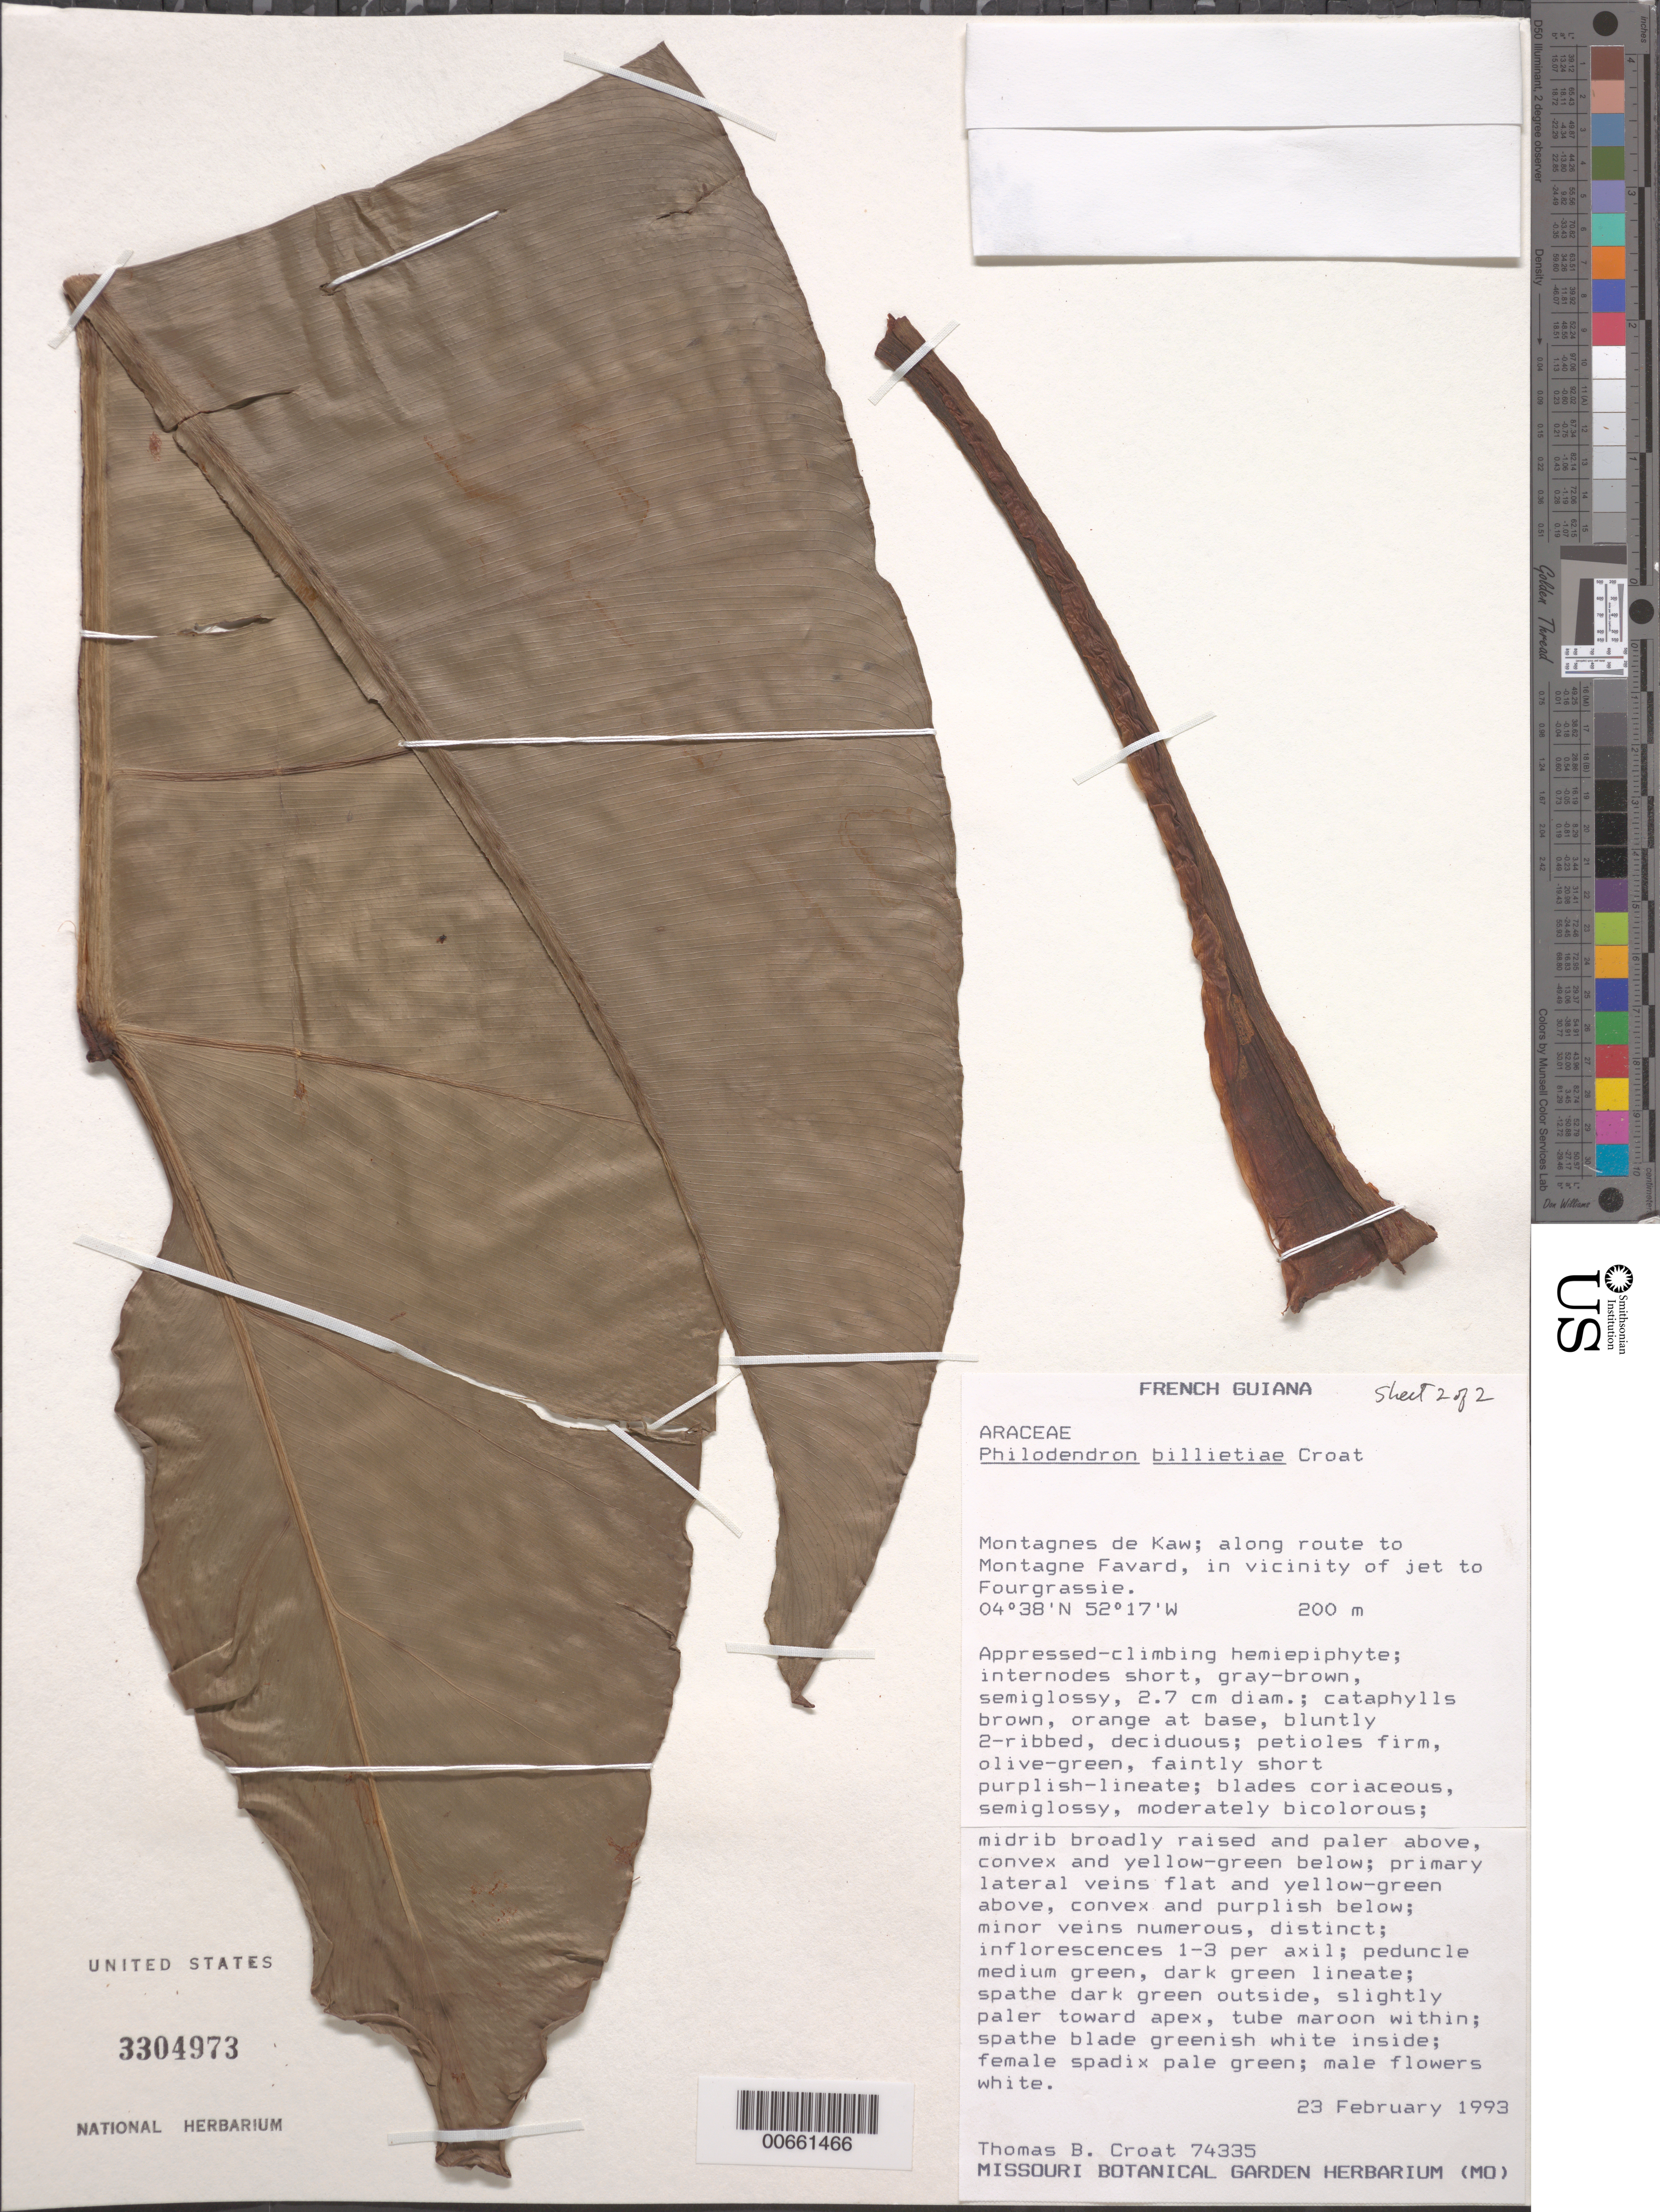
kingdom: Plantae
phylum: Tracheophyta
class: Liliopsida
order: Alismatales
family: Araceae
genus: Philodendron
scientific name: Philodendron billietiae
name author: Croat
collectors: T. B. Croat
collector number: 74335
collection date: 1993-02-23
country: French Guiana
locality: Montagnes de Kaw; along route to Montagne Favard, in vicinity of jet to Fourgrassie.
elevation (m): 200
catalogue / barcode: US 3304973